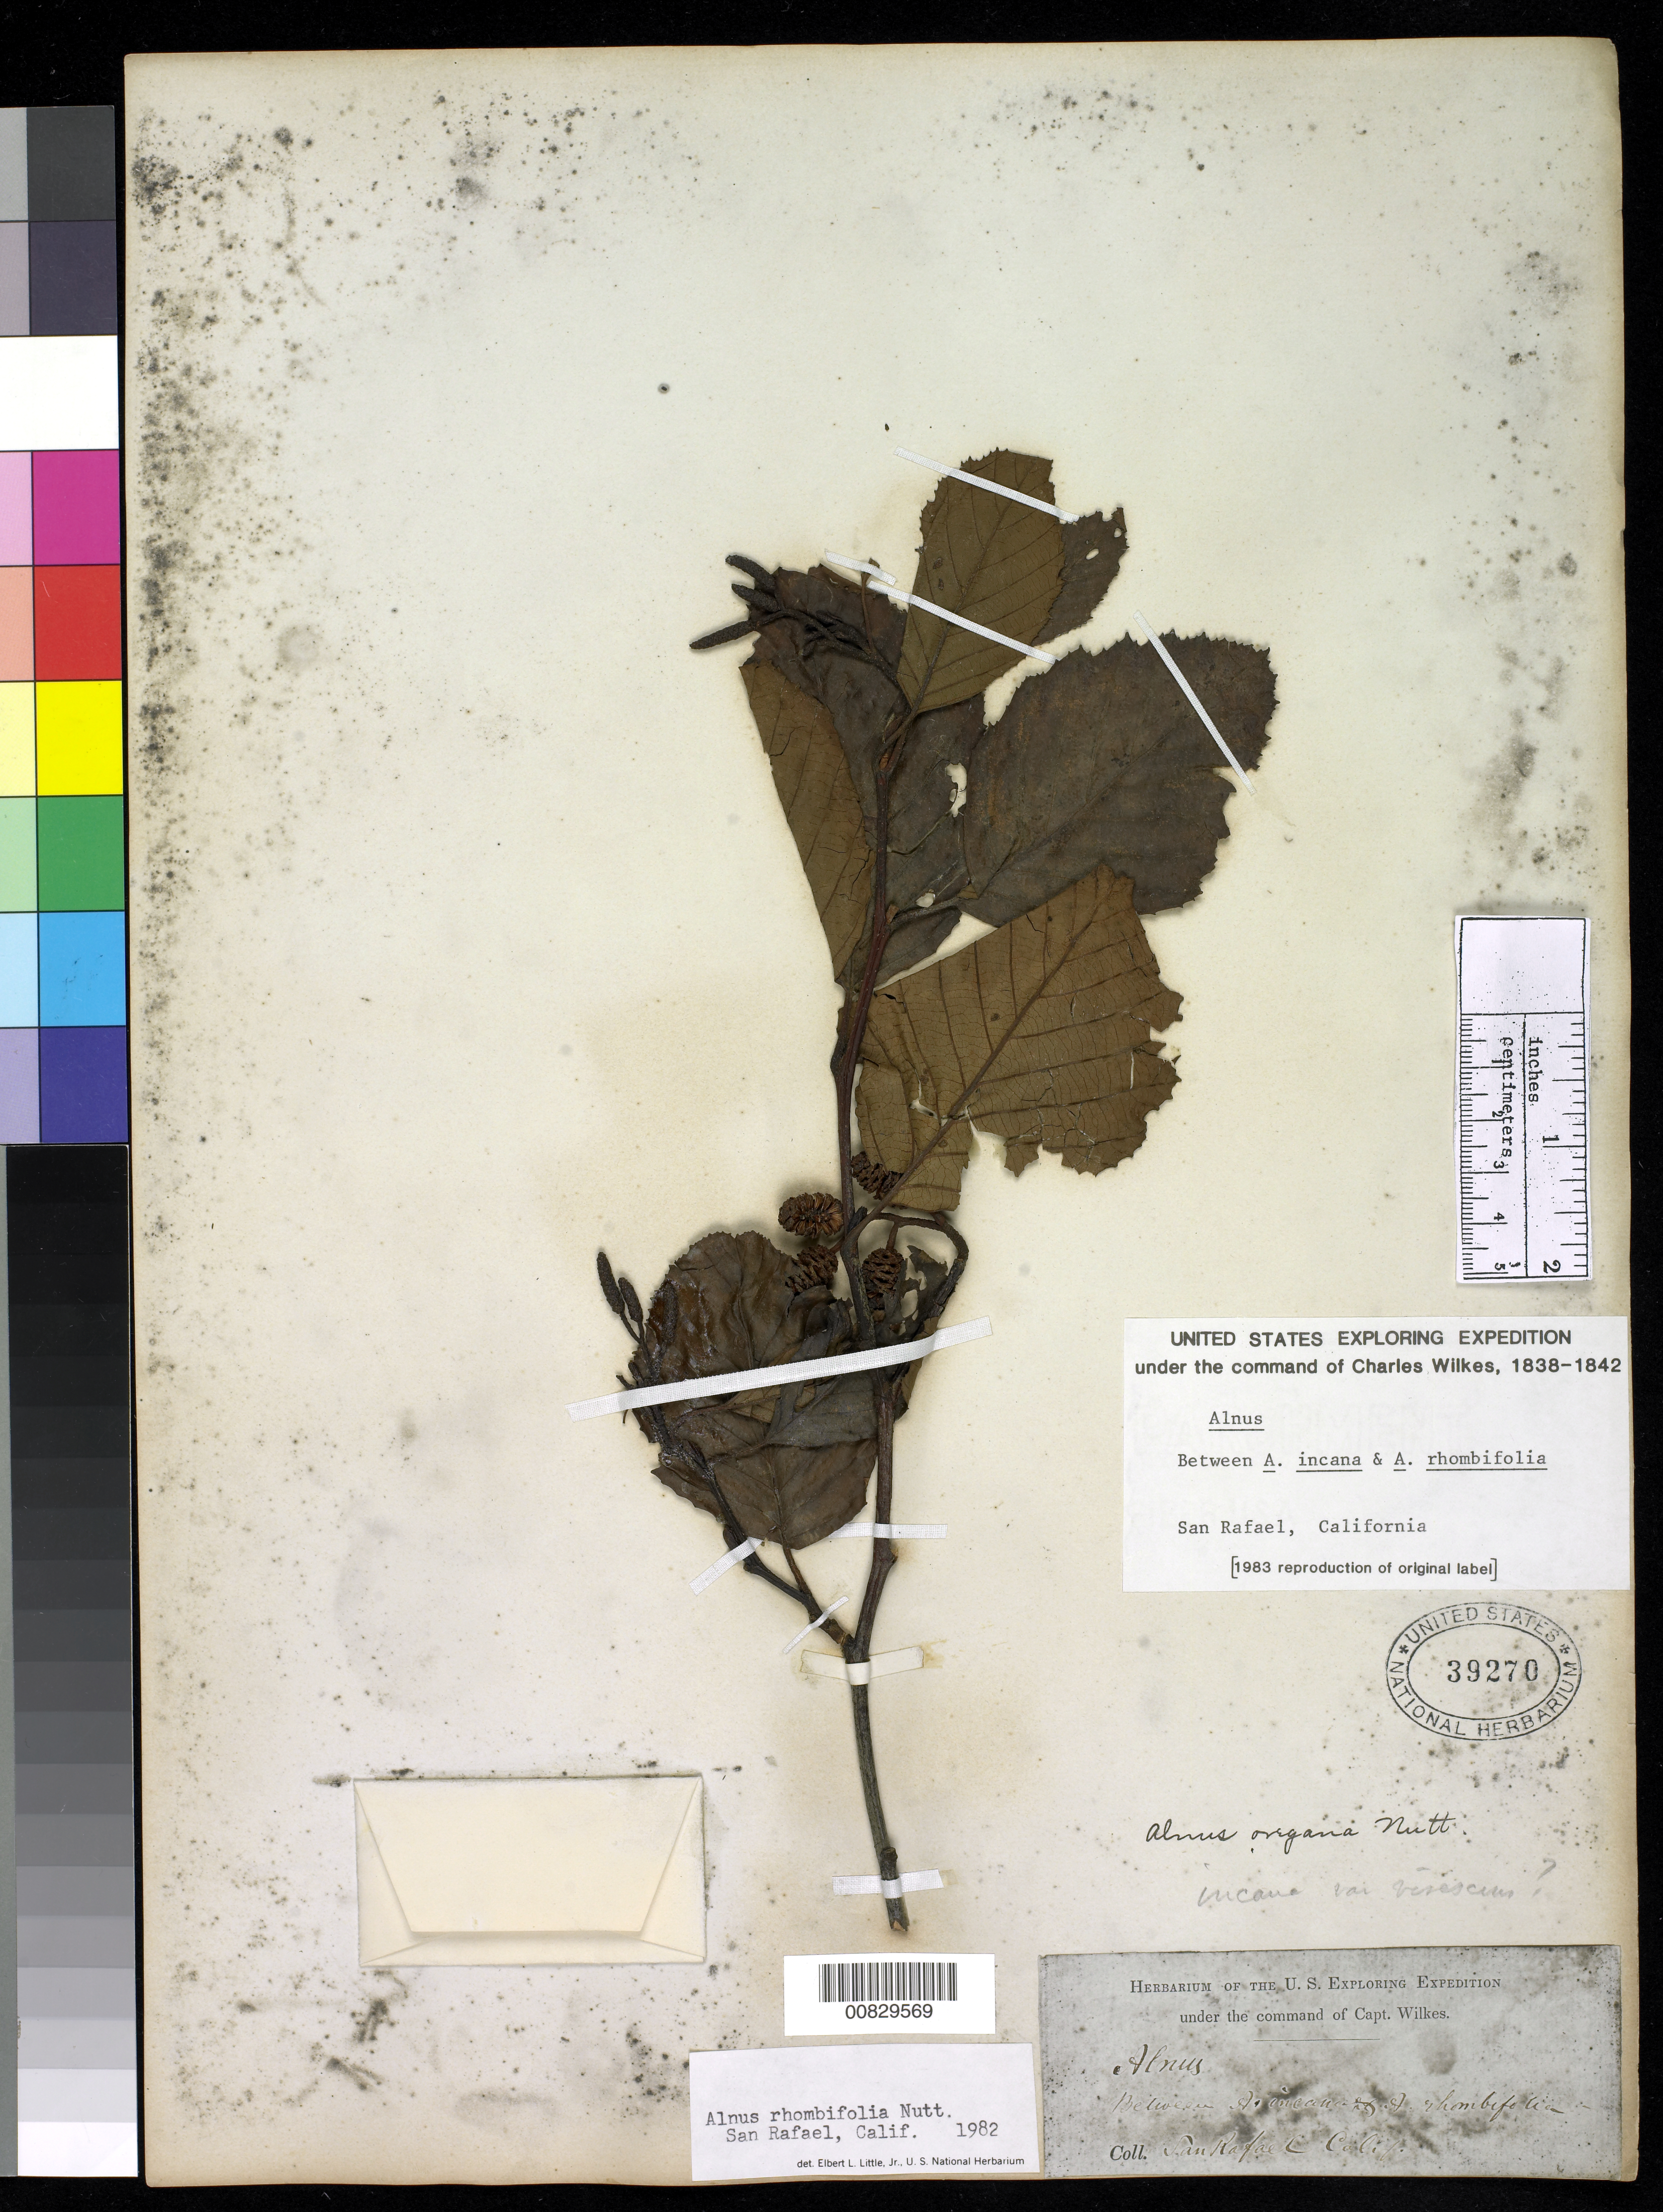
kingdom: Plantae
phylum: Tracheophyta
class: Magnoliopsida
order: Fagales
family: Betulaceae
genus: Alnus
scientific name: Alnus rhombifolia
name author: Nutt.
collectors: Wilkes Explor. Exped.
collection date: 1838/1842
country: United States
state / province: California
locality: San Rafael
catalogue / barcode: US 39270